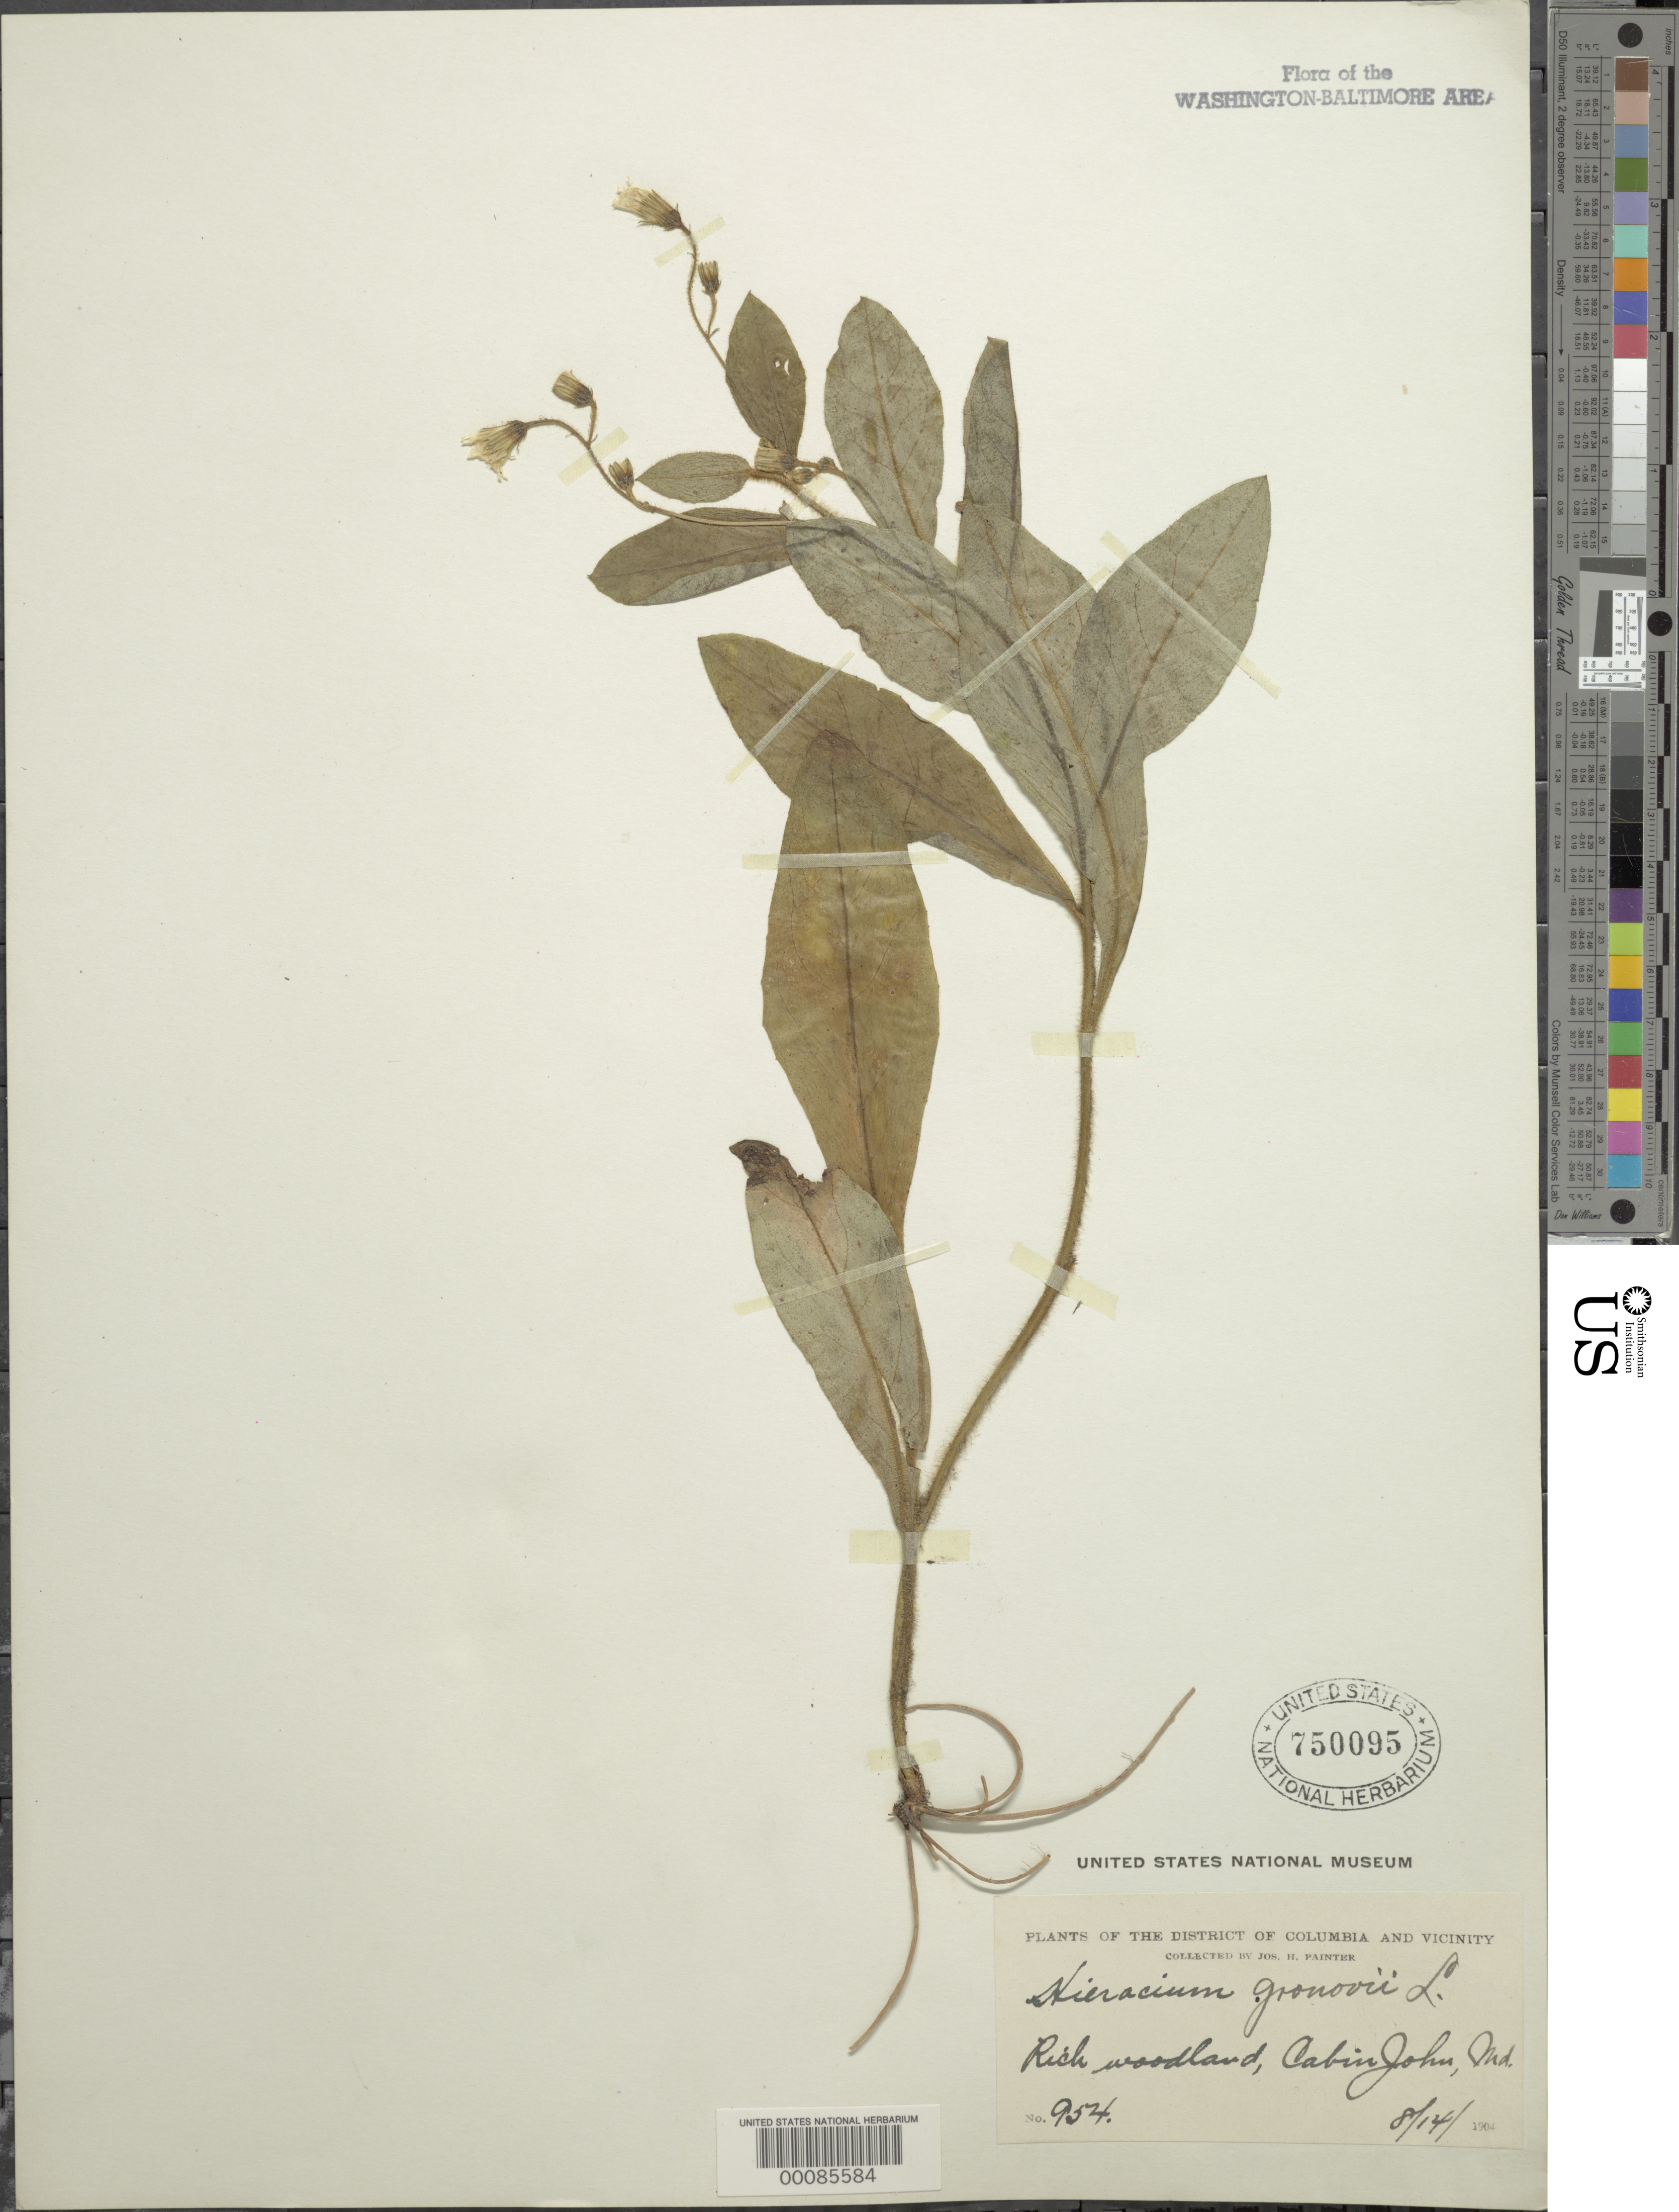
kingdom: Plantae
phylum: Tracheophyta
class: Magnoliopsida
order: Asterales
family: Asteraceae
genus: Hieracium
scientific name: Hieracium gronovii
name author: L.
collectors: J. H. Painter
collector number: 954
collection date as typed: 14 Aug 1904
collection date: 1904-08-14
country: United States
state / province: Maryland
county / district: Montgomery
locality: Cabin John C. & O. Canal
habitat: Rich woodland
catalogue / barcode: US 750095